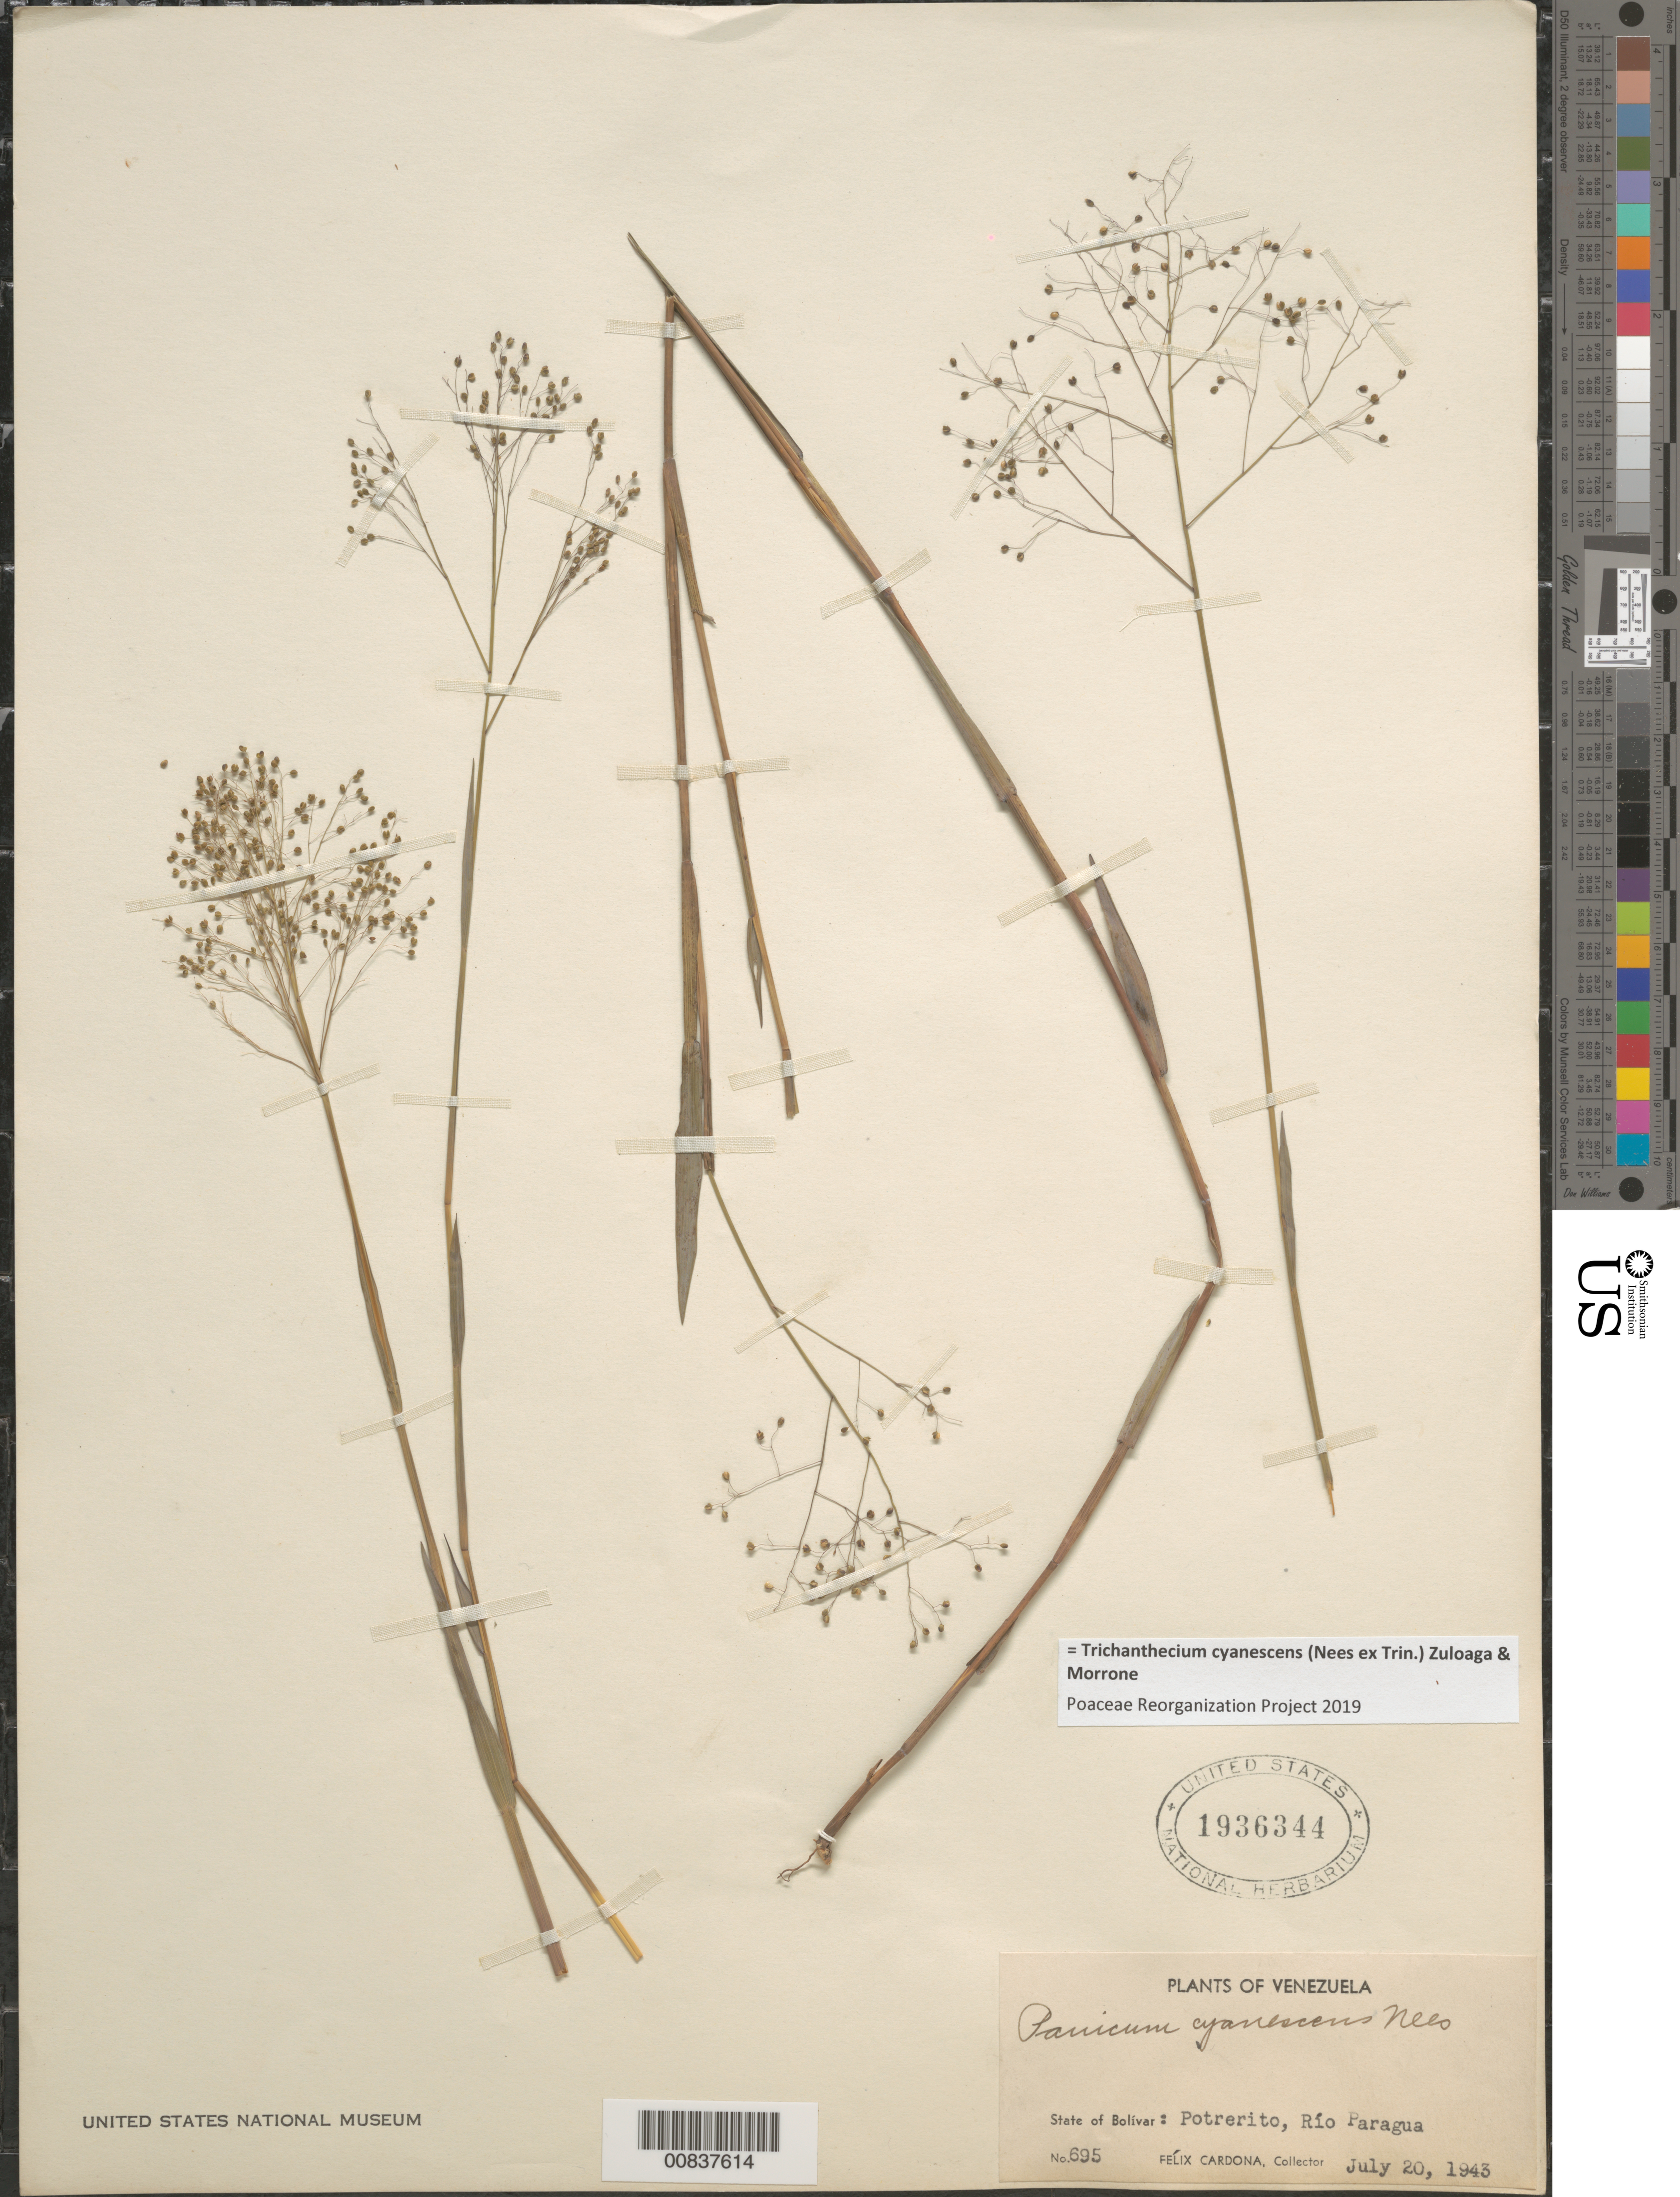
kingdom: Plantae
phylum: Tracheophyta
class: Liliopsida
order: Poales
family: Poaceae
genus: Panicum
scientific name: Panicum cyanescens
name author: Nees ex Trin.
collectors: F. Cardona Puig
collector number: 695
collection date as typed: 20-Jul-43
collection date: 1943-07-20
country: Venezuela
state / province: Bolívar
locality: Río Paragua, Potrerito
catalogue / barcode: US 1936344